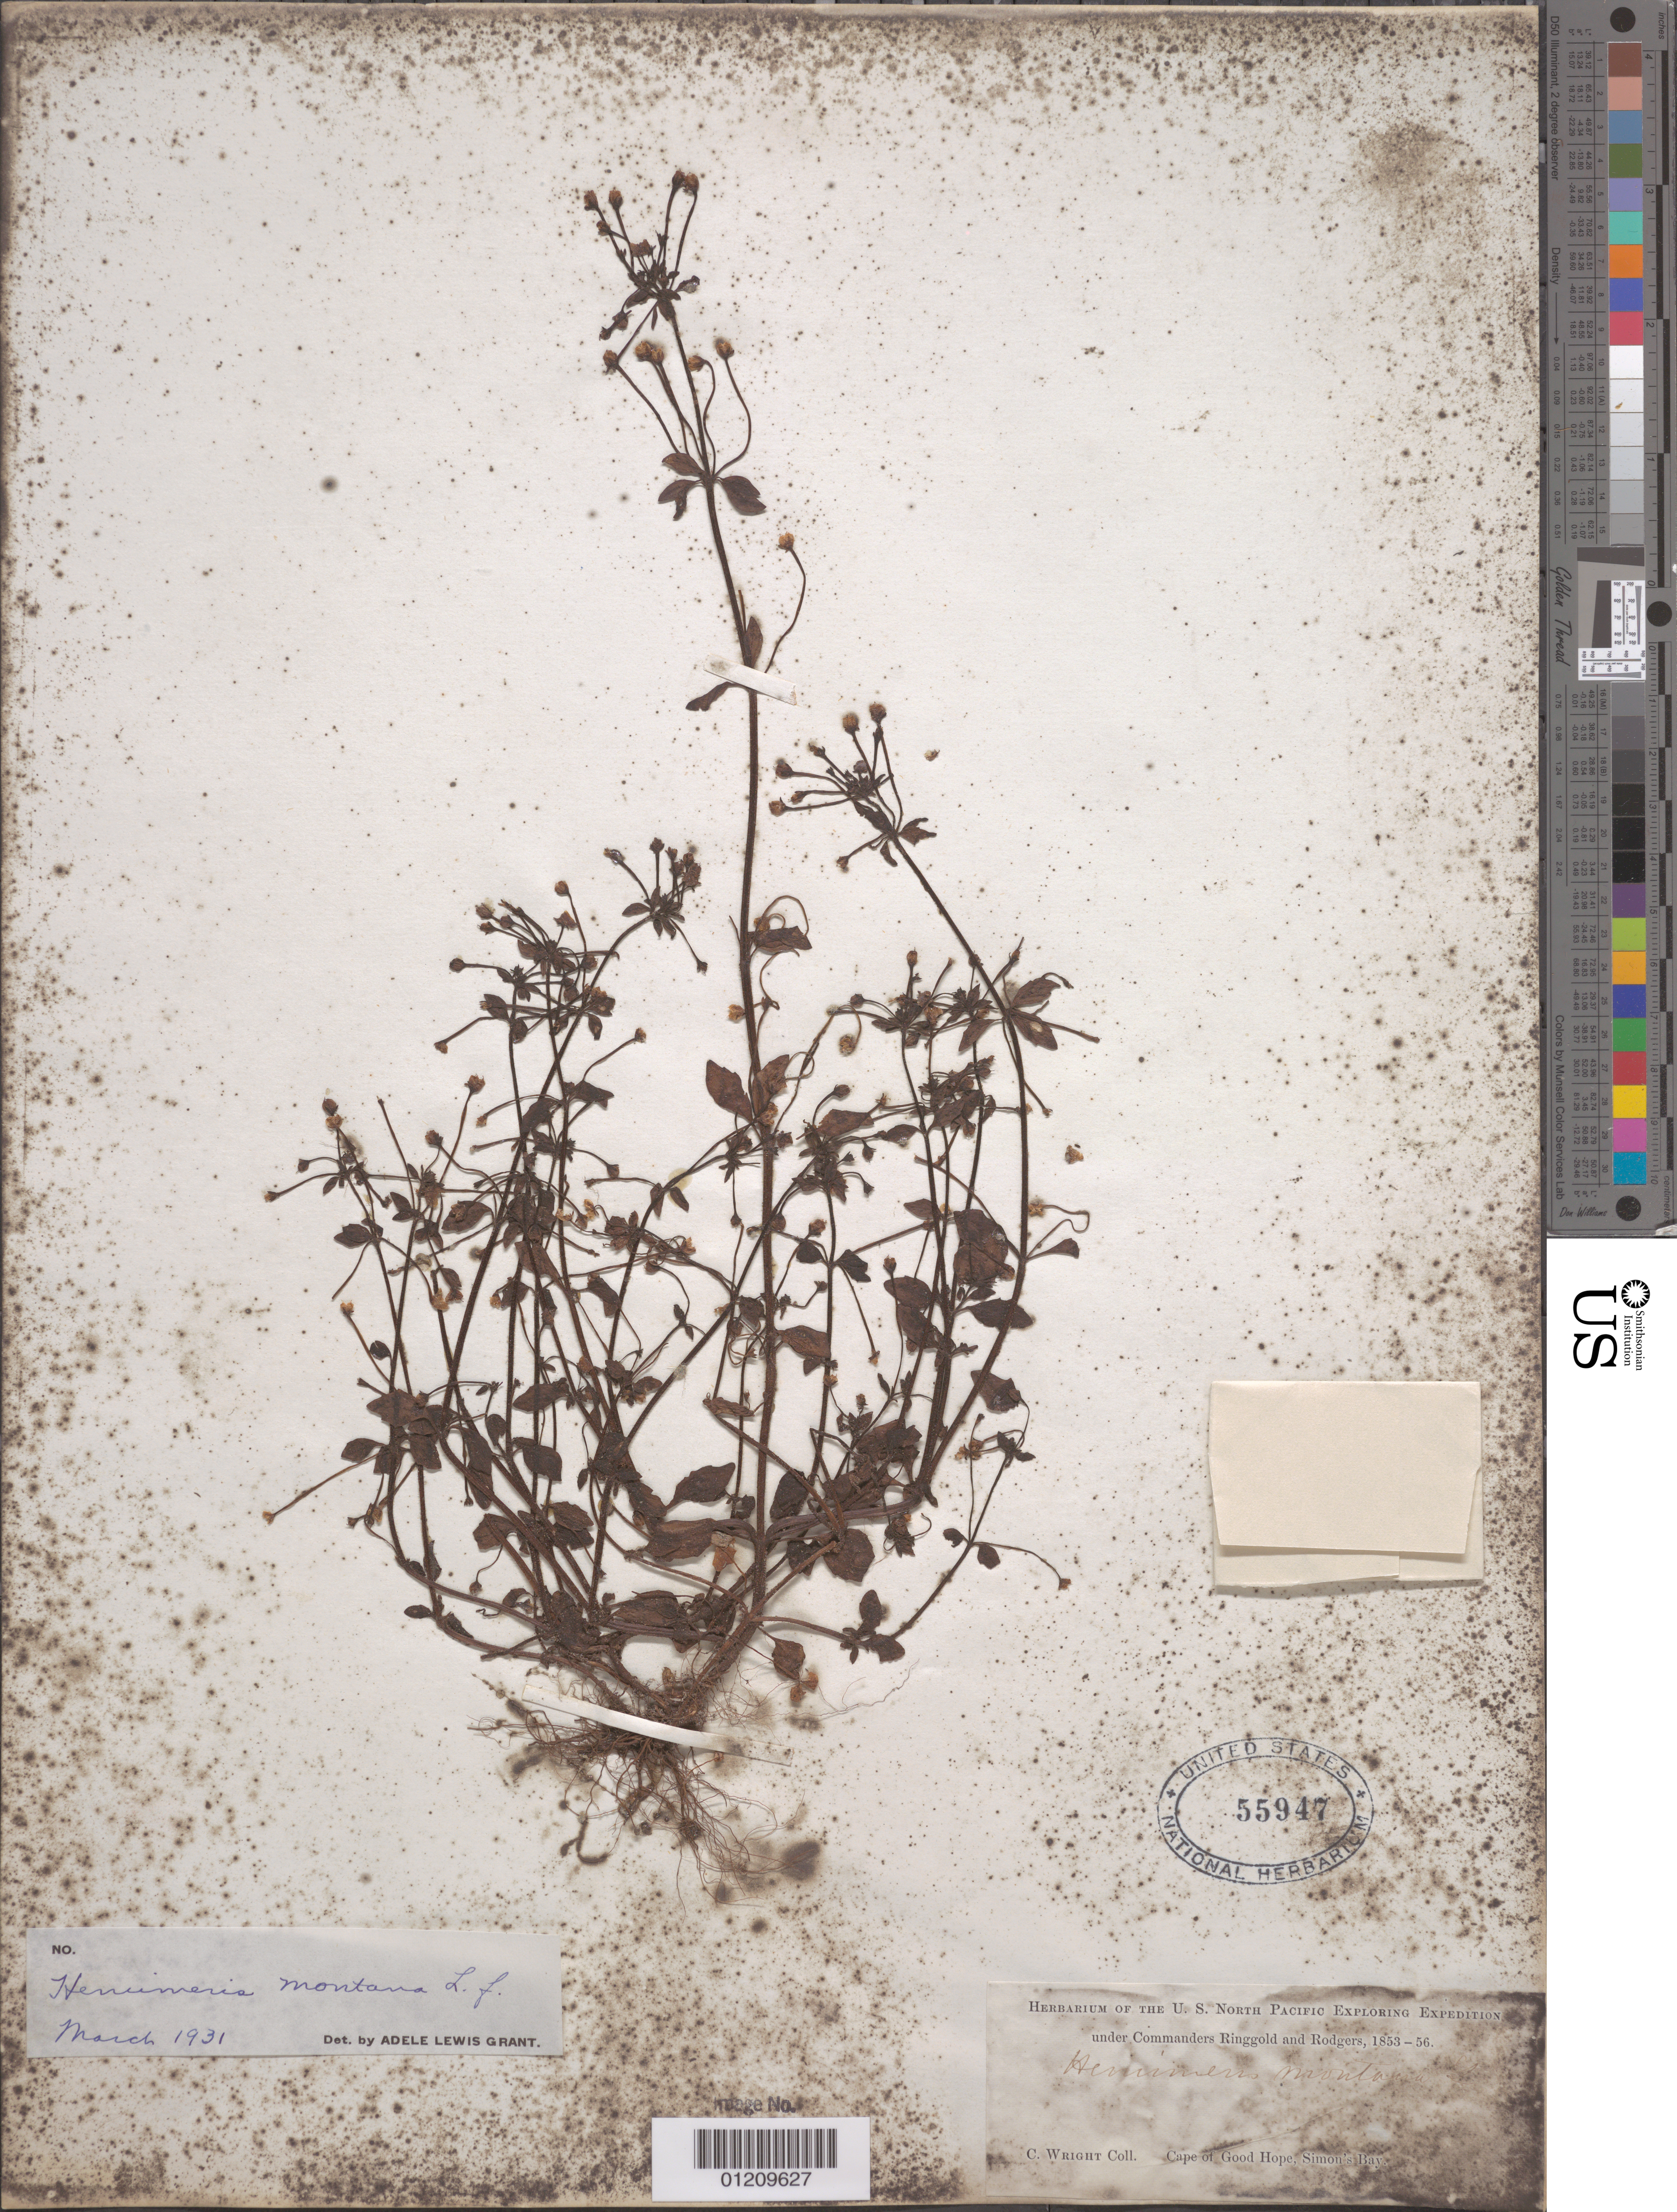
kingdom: Plantae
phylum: Tracheophyta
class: Magnoliopsida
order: Lamiales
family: Scrophulariaceae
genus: Hemimeris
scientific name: Hemimeris montana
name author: L. f.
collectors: C. Wright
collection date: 1853/1856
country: South Africa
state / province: Western Cape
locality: Cape of Good Hope, Simon's Bay.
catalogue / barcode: US 55947